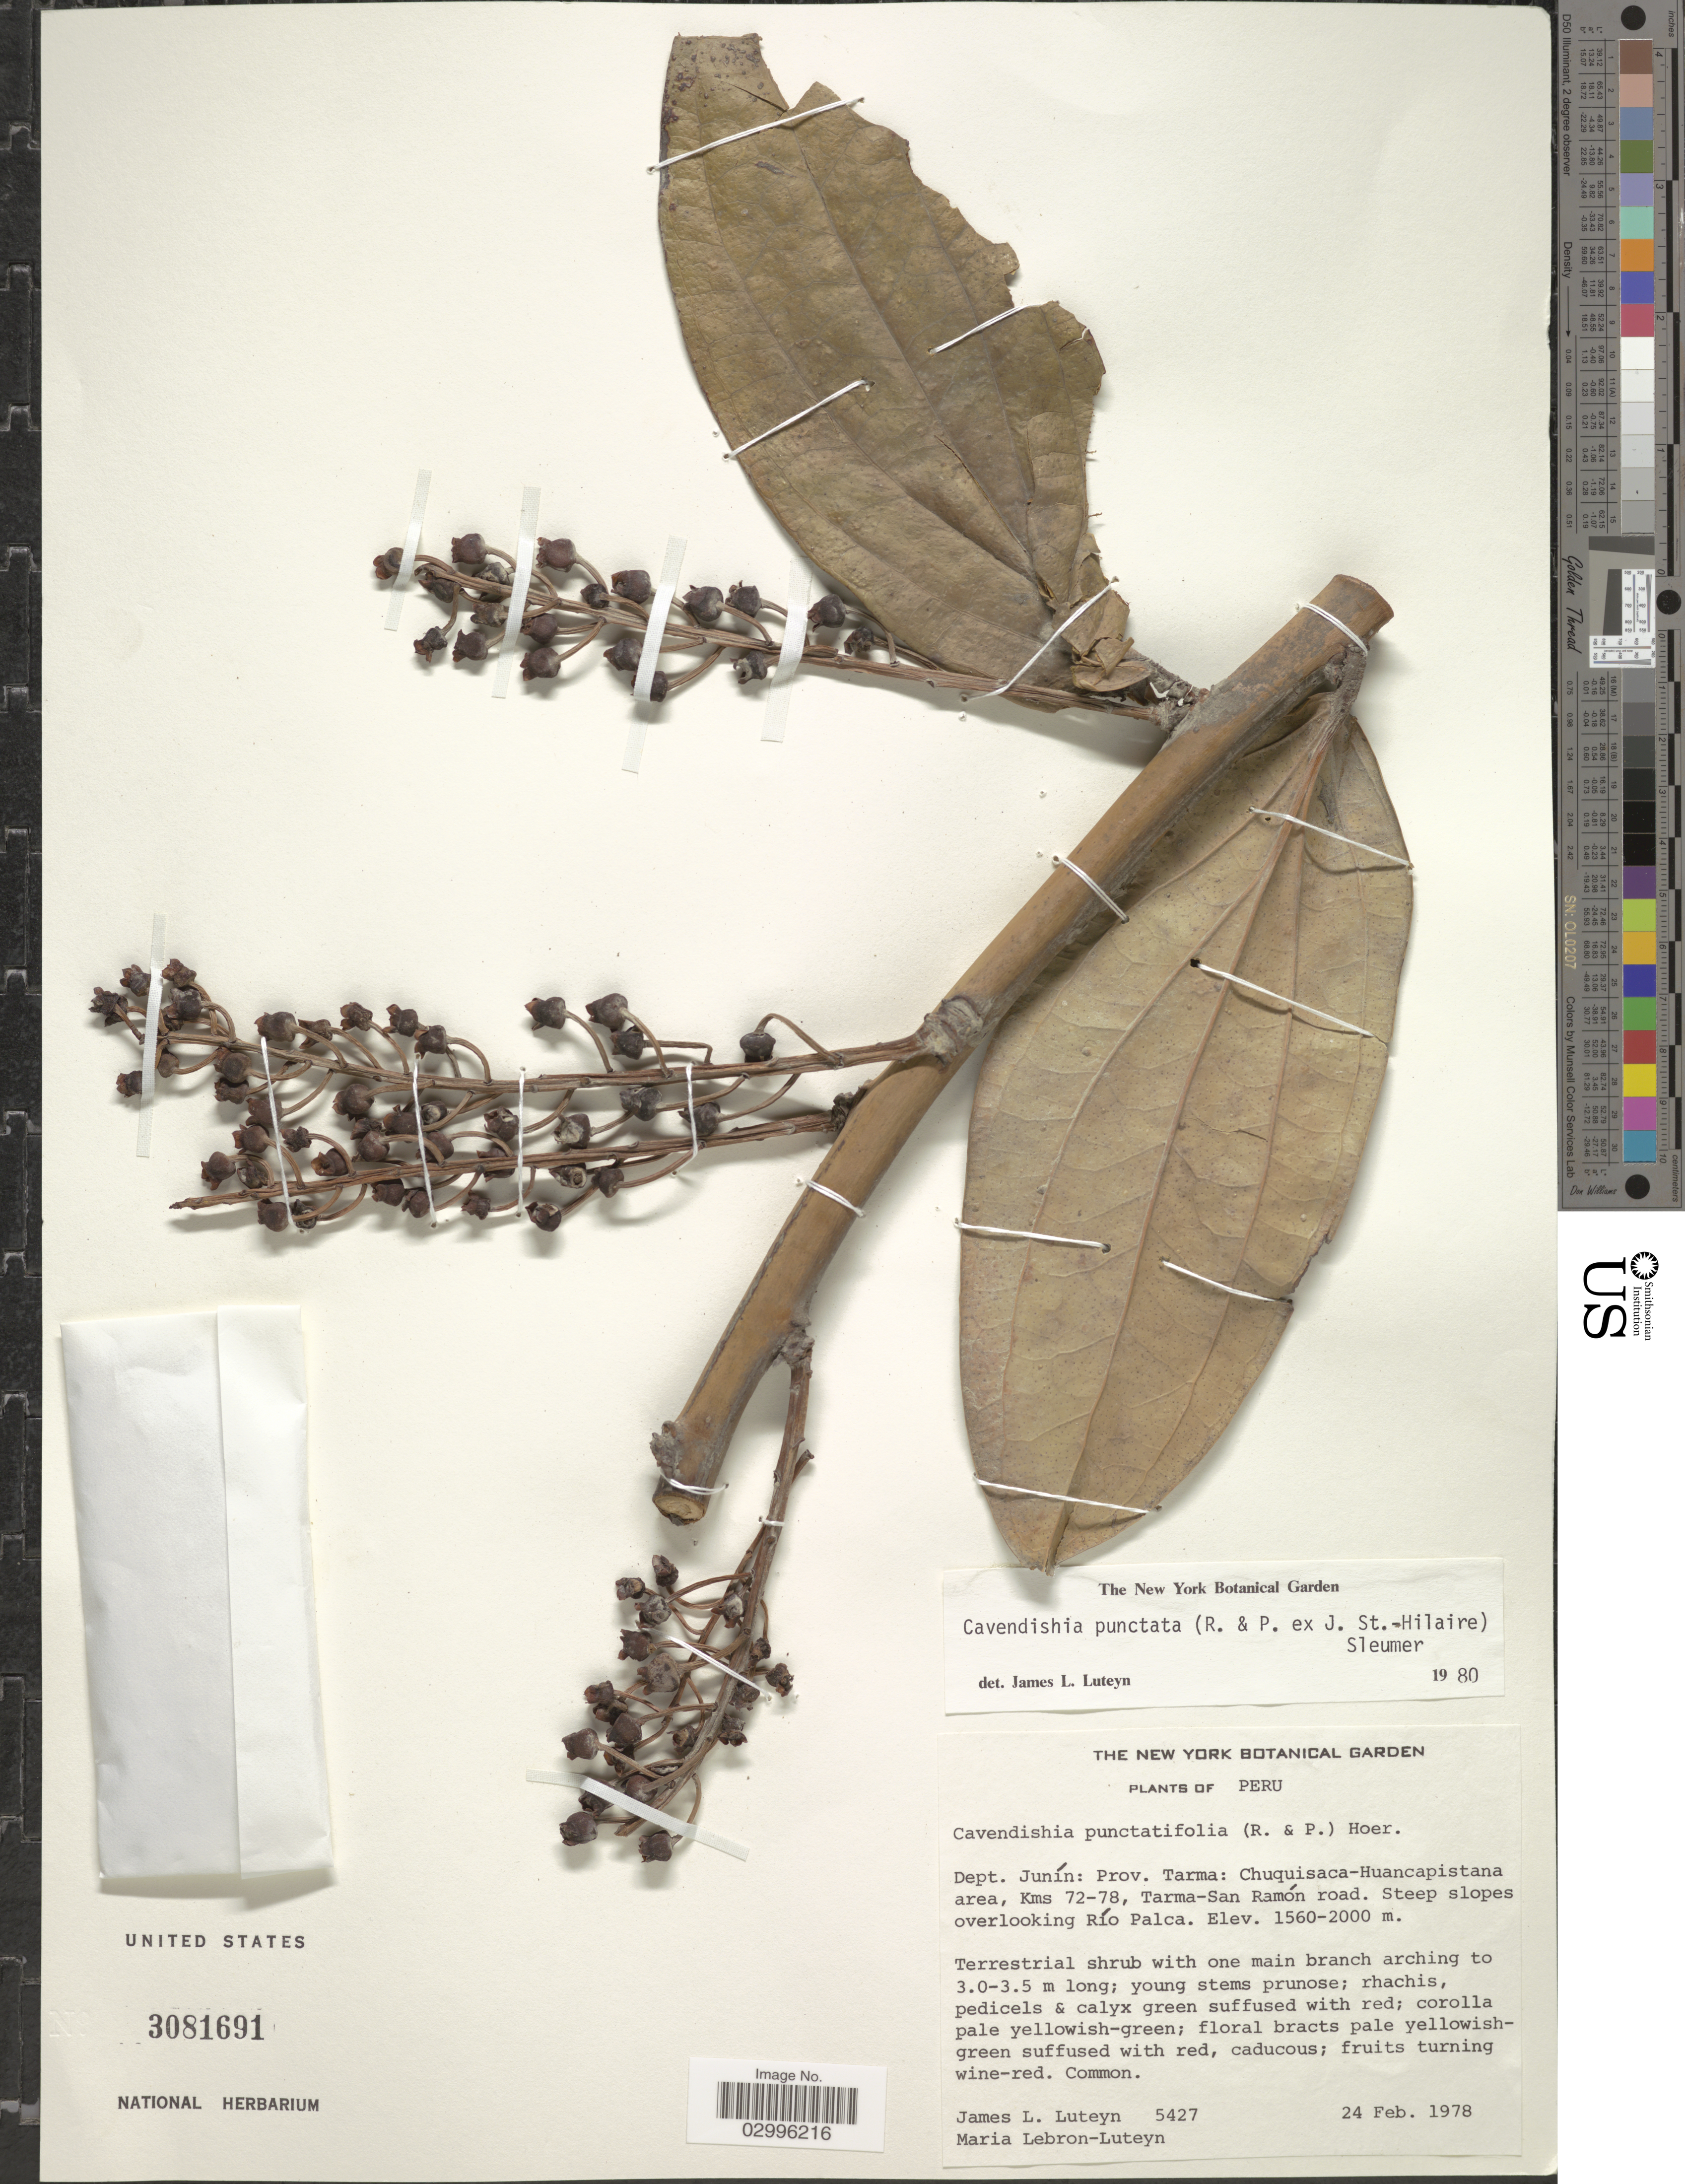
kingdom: Plantae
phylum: Tracheophyta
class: Magnoliopsida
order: Ericales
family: Ericaceae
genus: Cavendishia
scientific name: Cavendishia punctata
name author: (Ruiz & Pav. ex J. St.-Hil.) Sleumer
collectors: J. L. Luteyn & M. L. Lebrón-Luteyn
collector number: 5427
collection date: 1978-02-24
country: Peru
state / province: Junín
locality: Dept. Junín: Prov. Tarma: Chuquisaca-Huancapistana area, Kms 72-78, Tarma-San Ramón road. Steep slopes overlooking Río Palca.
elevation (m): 1560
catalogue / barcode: US 3081691